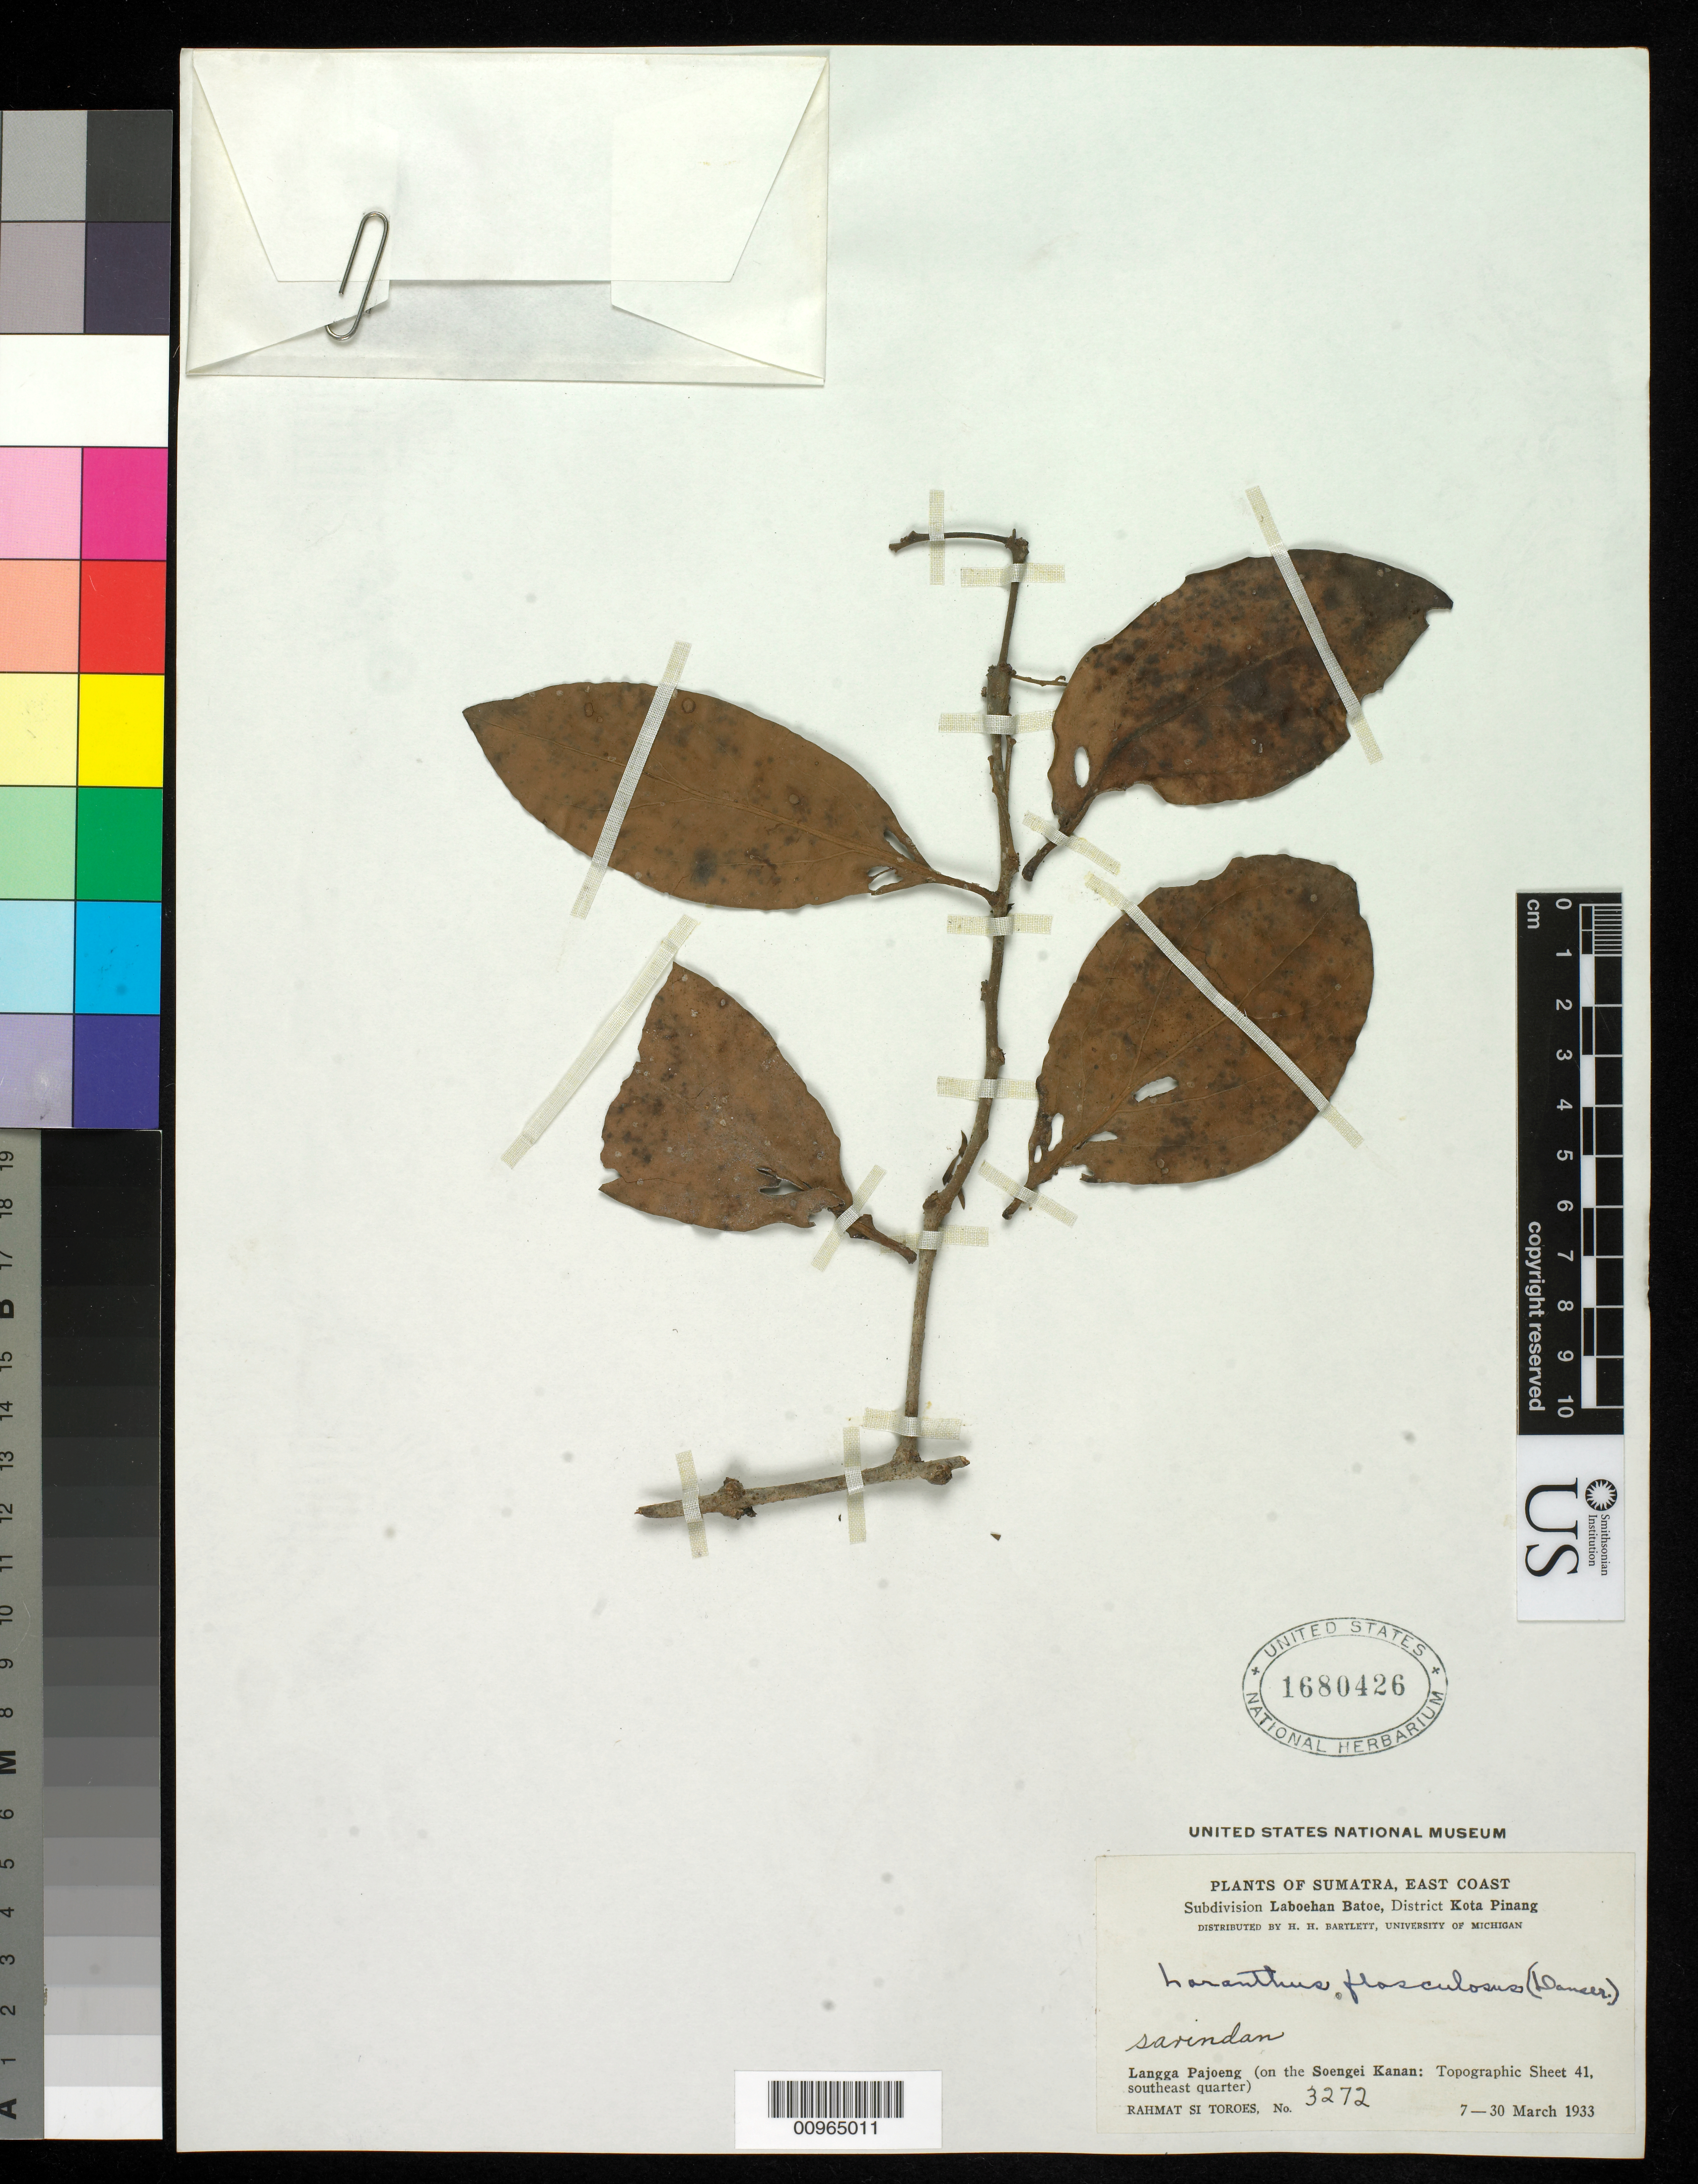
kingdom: Plantae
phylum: Tracheophyta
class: Magnoliopsida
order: Santalales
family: Loranthaceae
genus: Dendrophthoe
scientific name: Dendrophthoe flosculosa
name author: Danser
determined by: Strong, Mark T., (BOT), Smithsonian Institution - National Museum of Natural History (UNITED STATES)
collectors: Rahmat Si Boeea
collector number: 3272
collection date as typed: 07 Mar 1933 to 30 Mar 1933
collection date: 1933-03-07/1933-03-30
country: Indonesia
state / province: Sumatra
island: Sumatra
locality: East Coast, Subdivision: Laboehan Batoe, District: Kota Pinang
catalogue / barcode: US 1680426